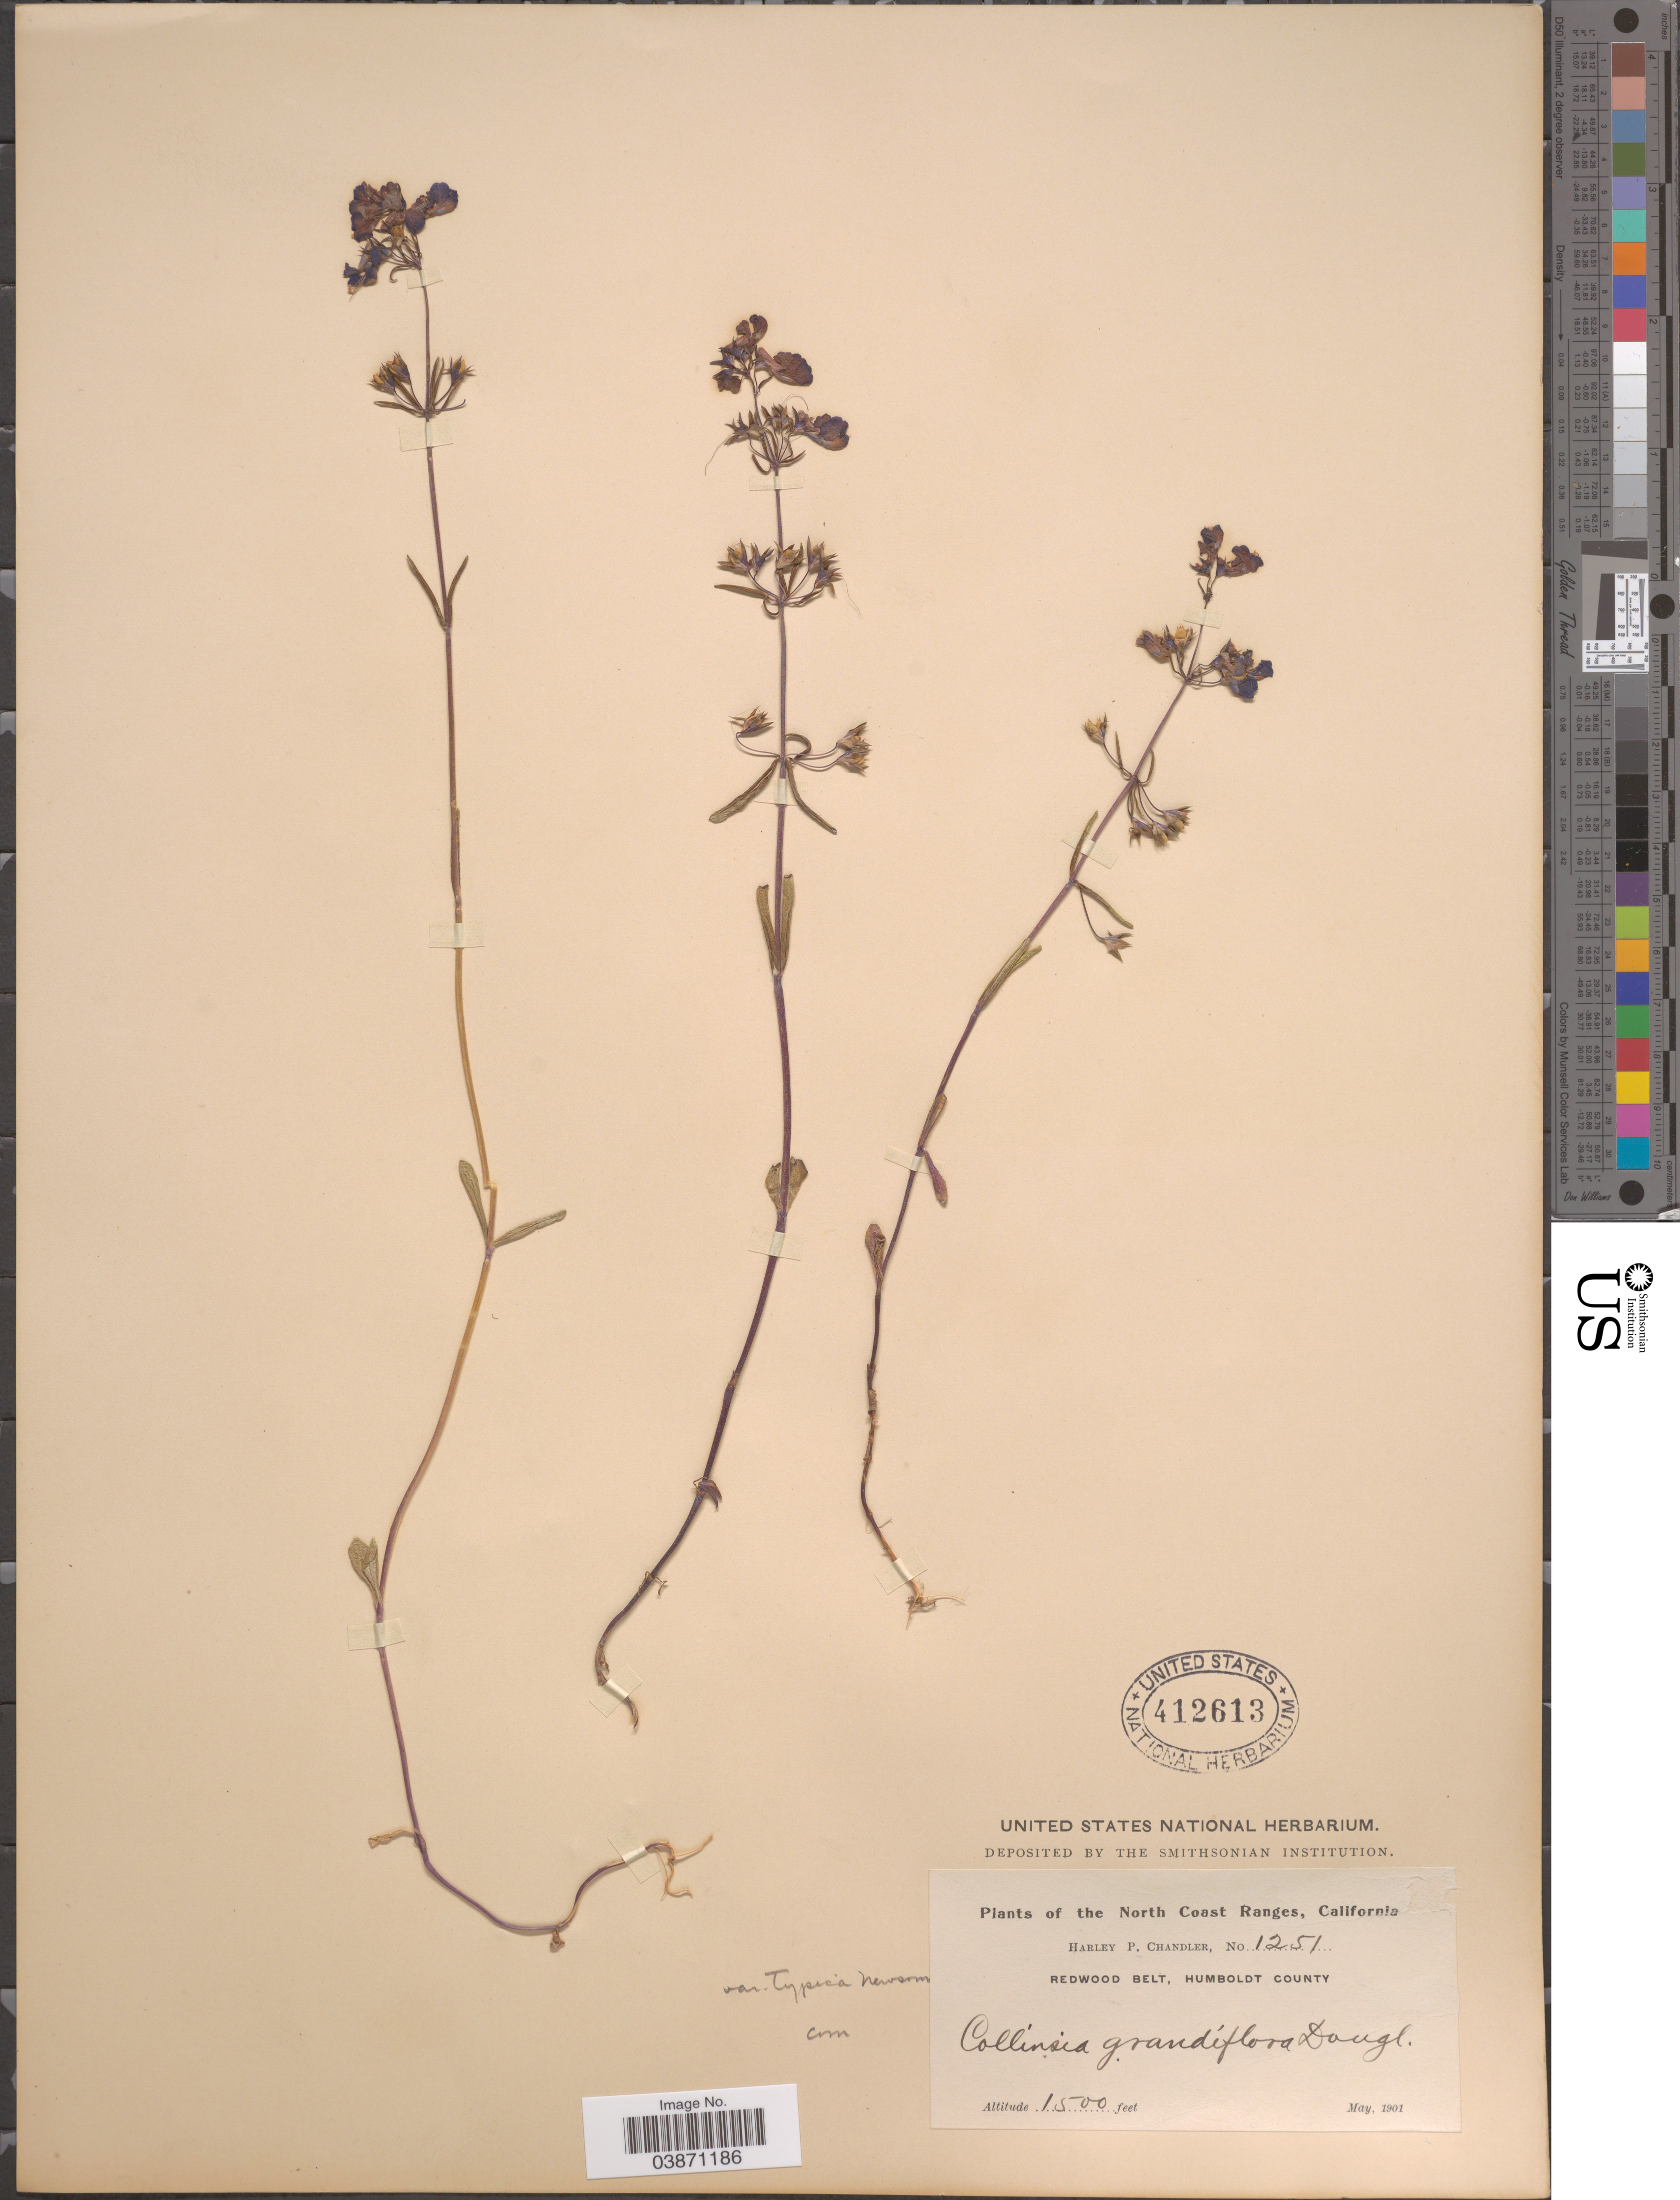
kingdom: Plantae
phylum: Tracheophyta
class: Magnoliopsida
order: Lamiales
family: Plantaginaceae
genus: Collinsia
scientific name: Collinsia grandiflora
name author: Lindl.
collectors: H. Chandler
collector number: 1251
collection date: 1901-05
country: United States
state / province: California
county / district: Humboldt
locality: The North Coast Ranges. Redwood Belt, Humboldt County.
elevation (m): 457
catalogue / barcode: US 412613